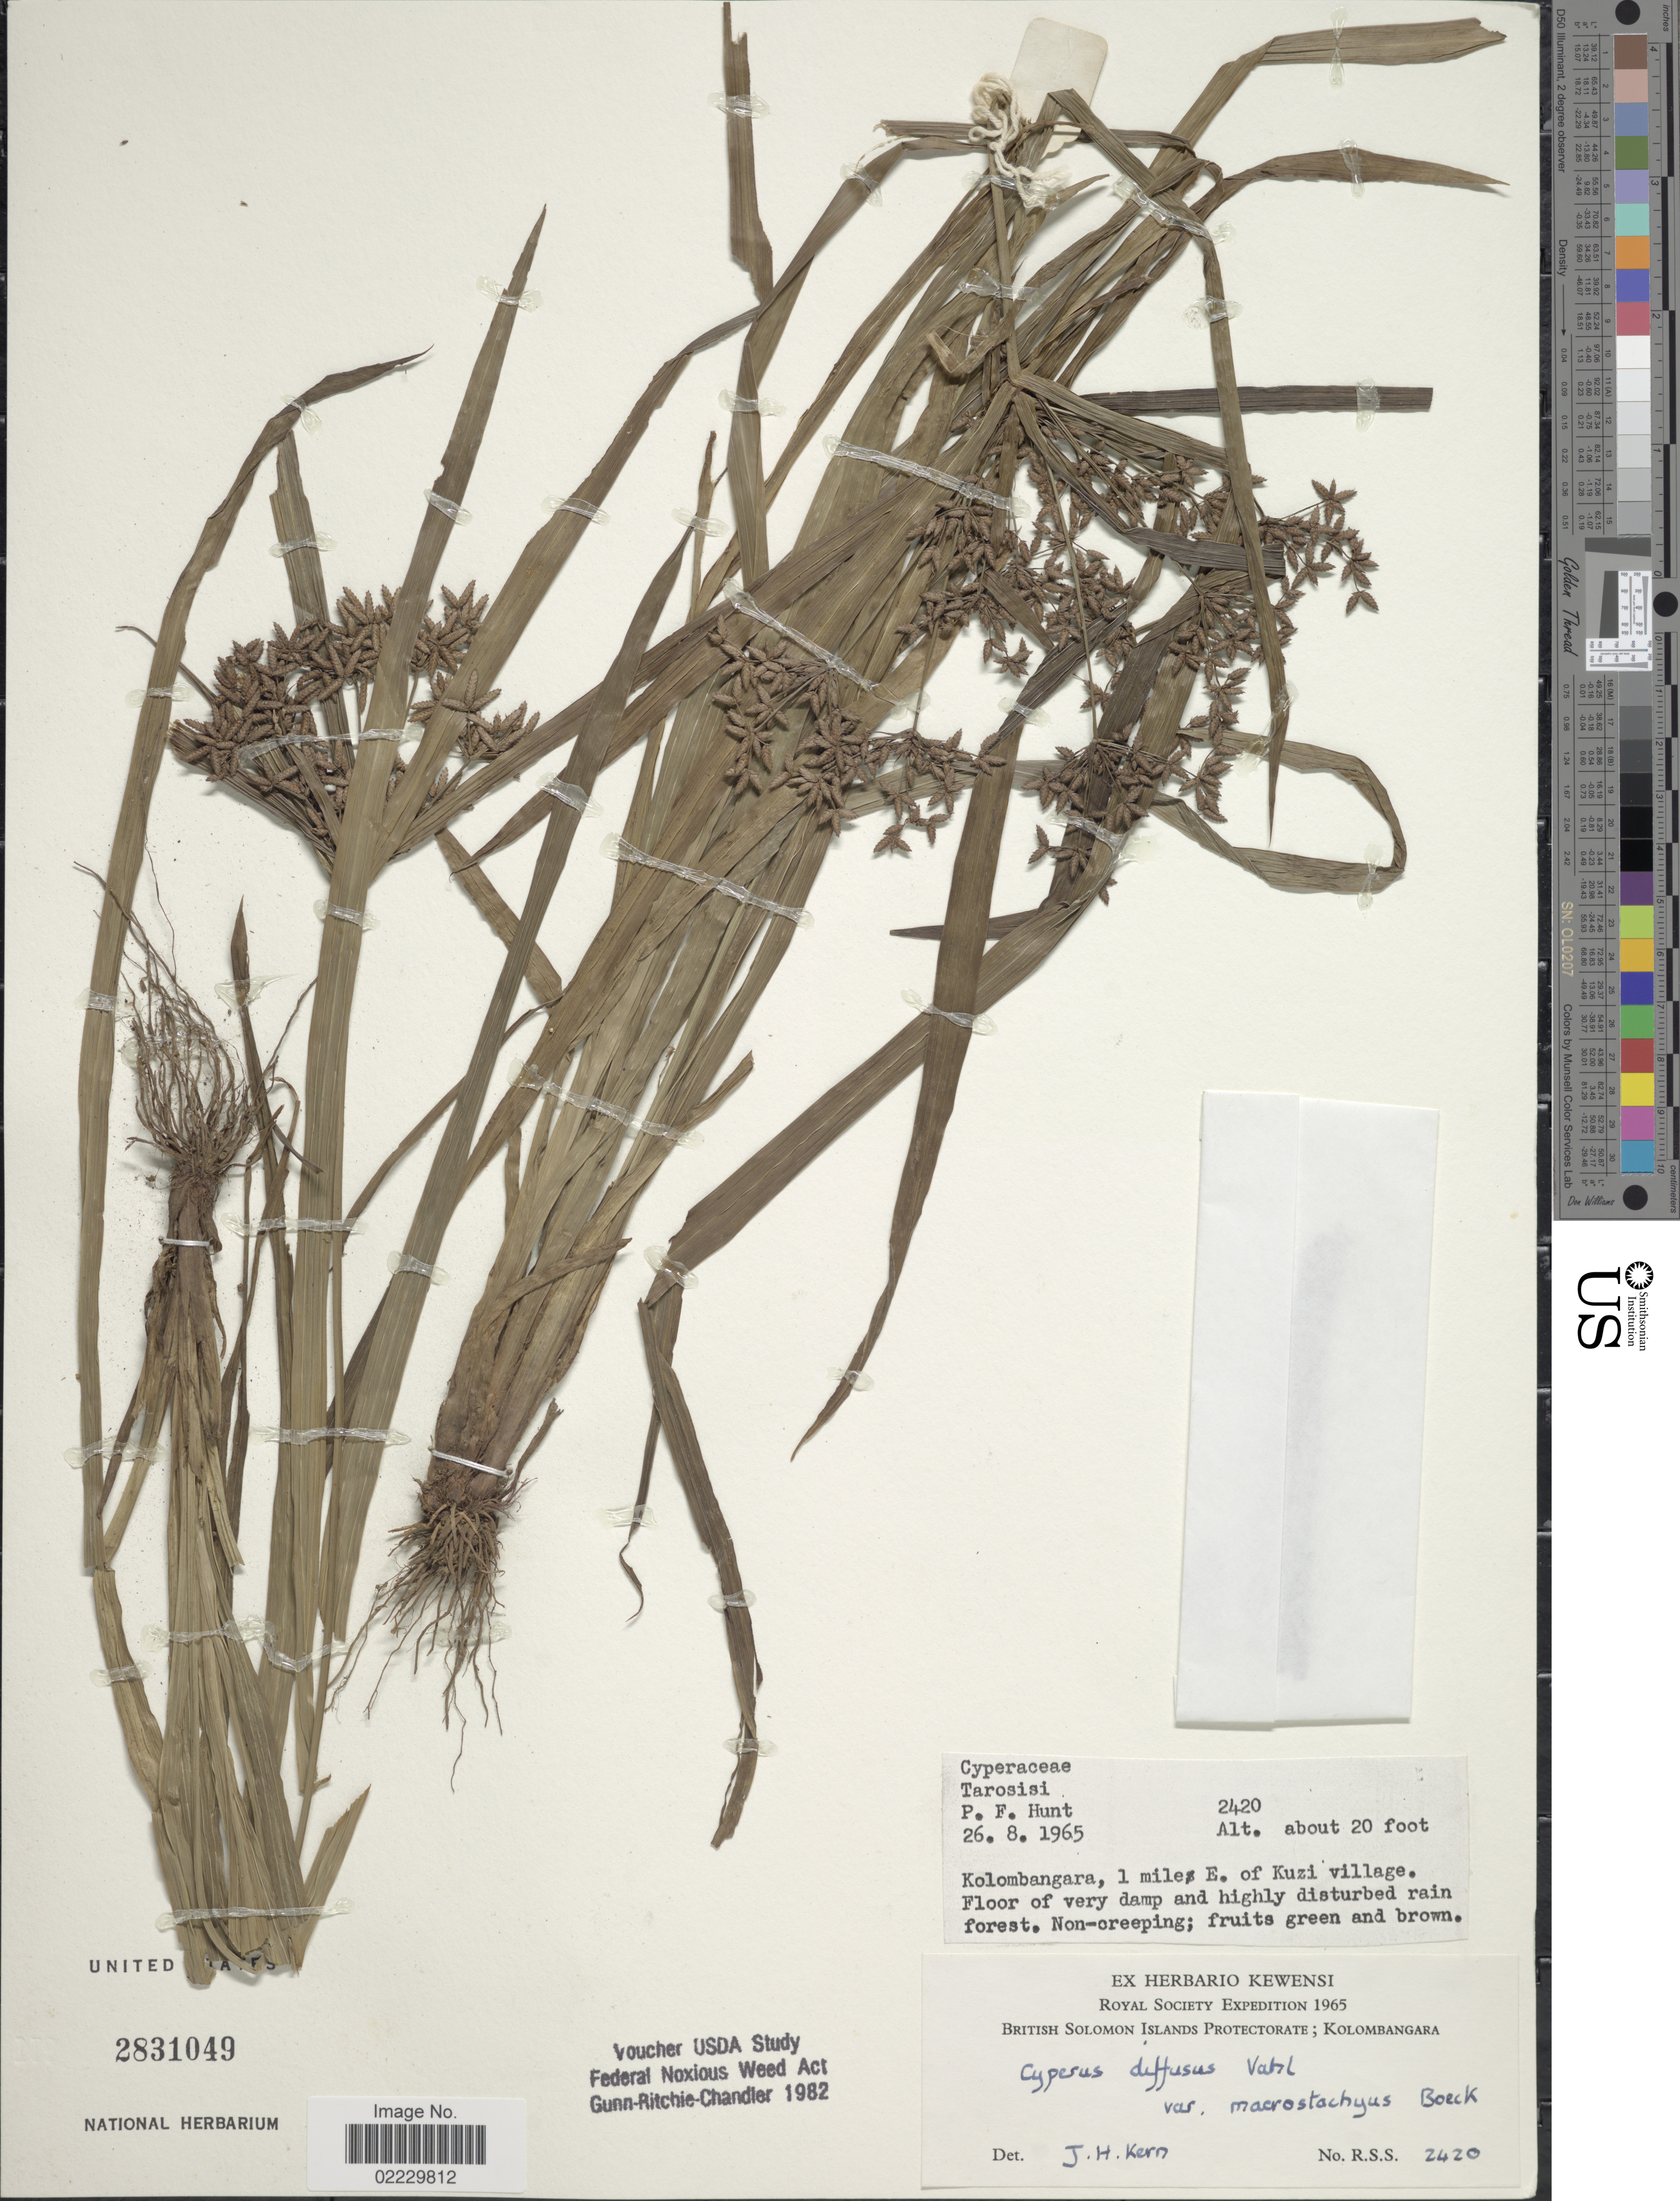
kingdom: Plantae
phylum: Tracheophyta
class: Liliopsida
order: Poales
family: Cyperaceae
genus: Cyperus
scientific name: Cyperus diffusus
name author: Vahl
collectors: P. F. Hunt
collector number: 2420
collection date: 1965-08-26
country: Solomon Islands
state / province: Solomon Islands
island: Kolombangara [Nduke]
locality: Kolombangara, 1 mile E. of Kuzi village. British Solomon Islands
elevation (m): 6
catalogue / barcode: US 2831049